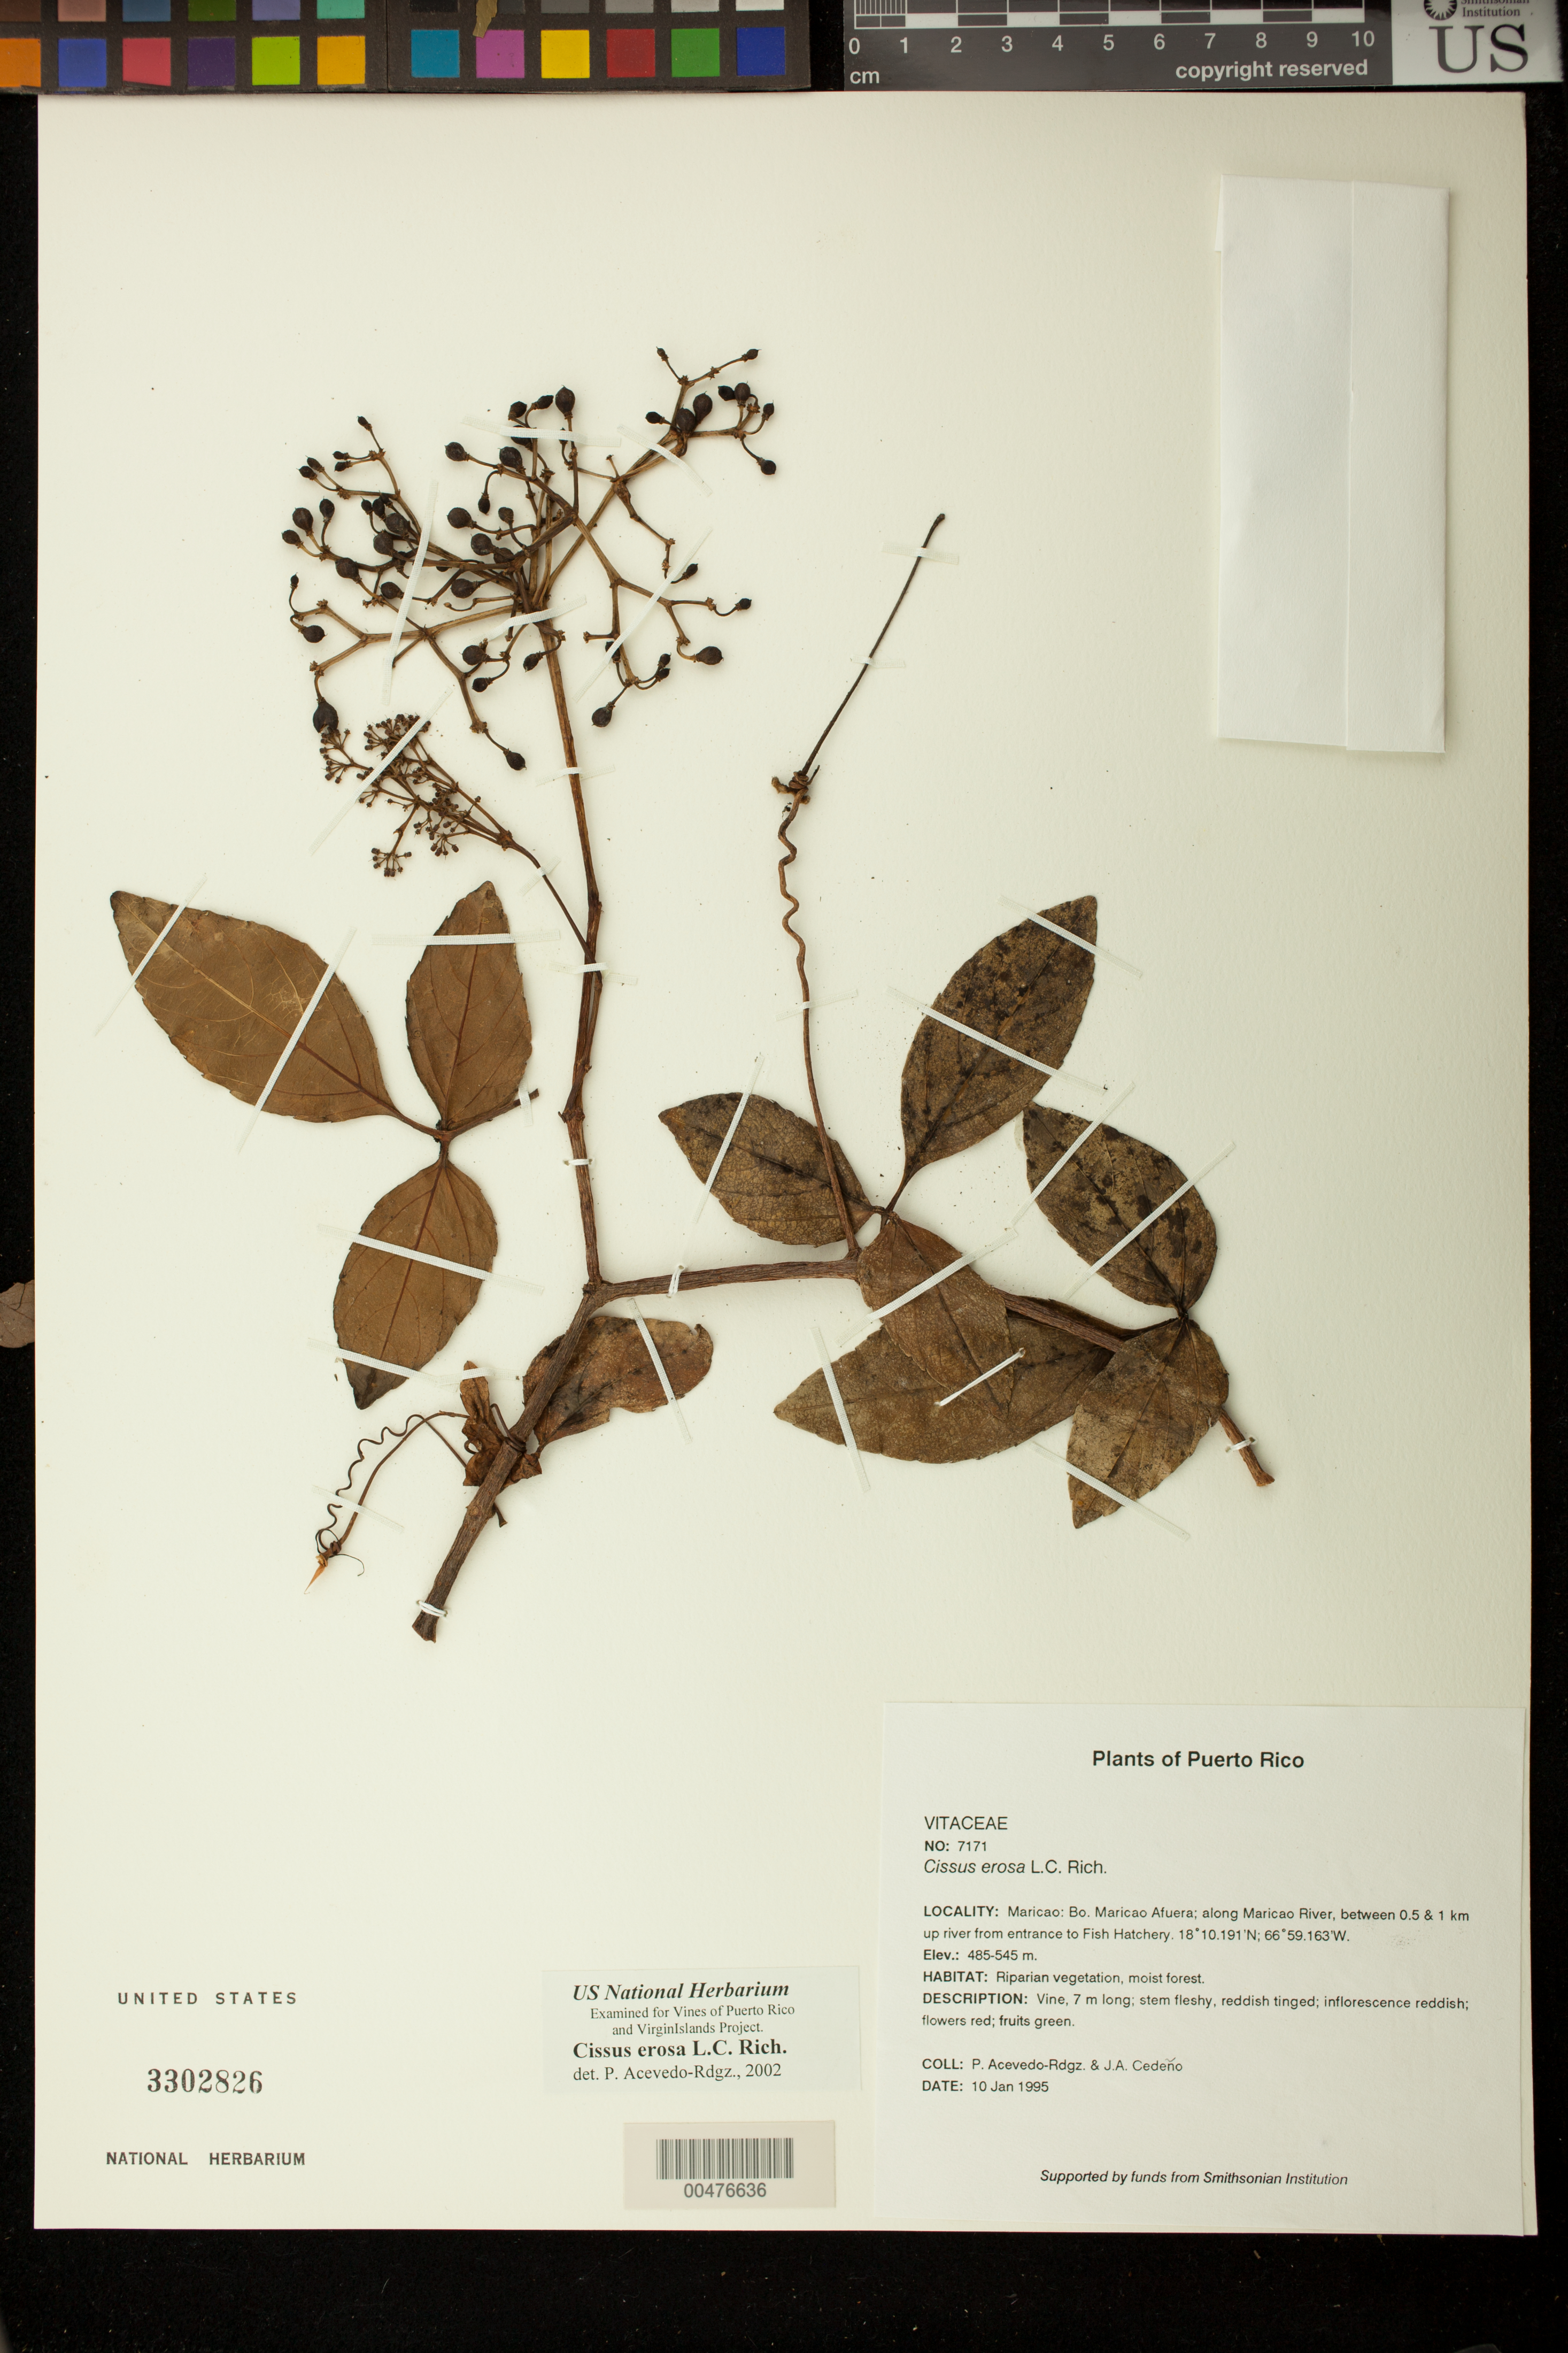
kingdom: Plantae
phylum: Tracheophyta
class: Magnoliopsida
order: Vitales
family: Vitaceae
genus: Cissus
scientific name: Cissus erosa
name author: Rich.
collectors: P. Acevedo-Rodr. & J. A. Cedeño M.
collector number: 7171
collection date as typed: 10 Jan 1995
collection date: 1995-01-10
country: Puerto Rico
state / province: Maricao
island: Puerto Rico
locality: Maricao: Bo. Maricao Afuera; along Maricao River, between 0.5 & 1 km up river from entrance to Fish Hatchery.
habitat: Riparian vegetation, moist forest.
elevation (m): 485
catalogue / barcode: US 3302826